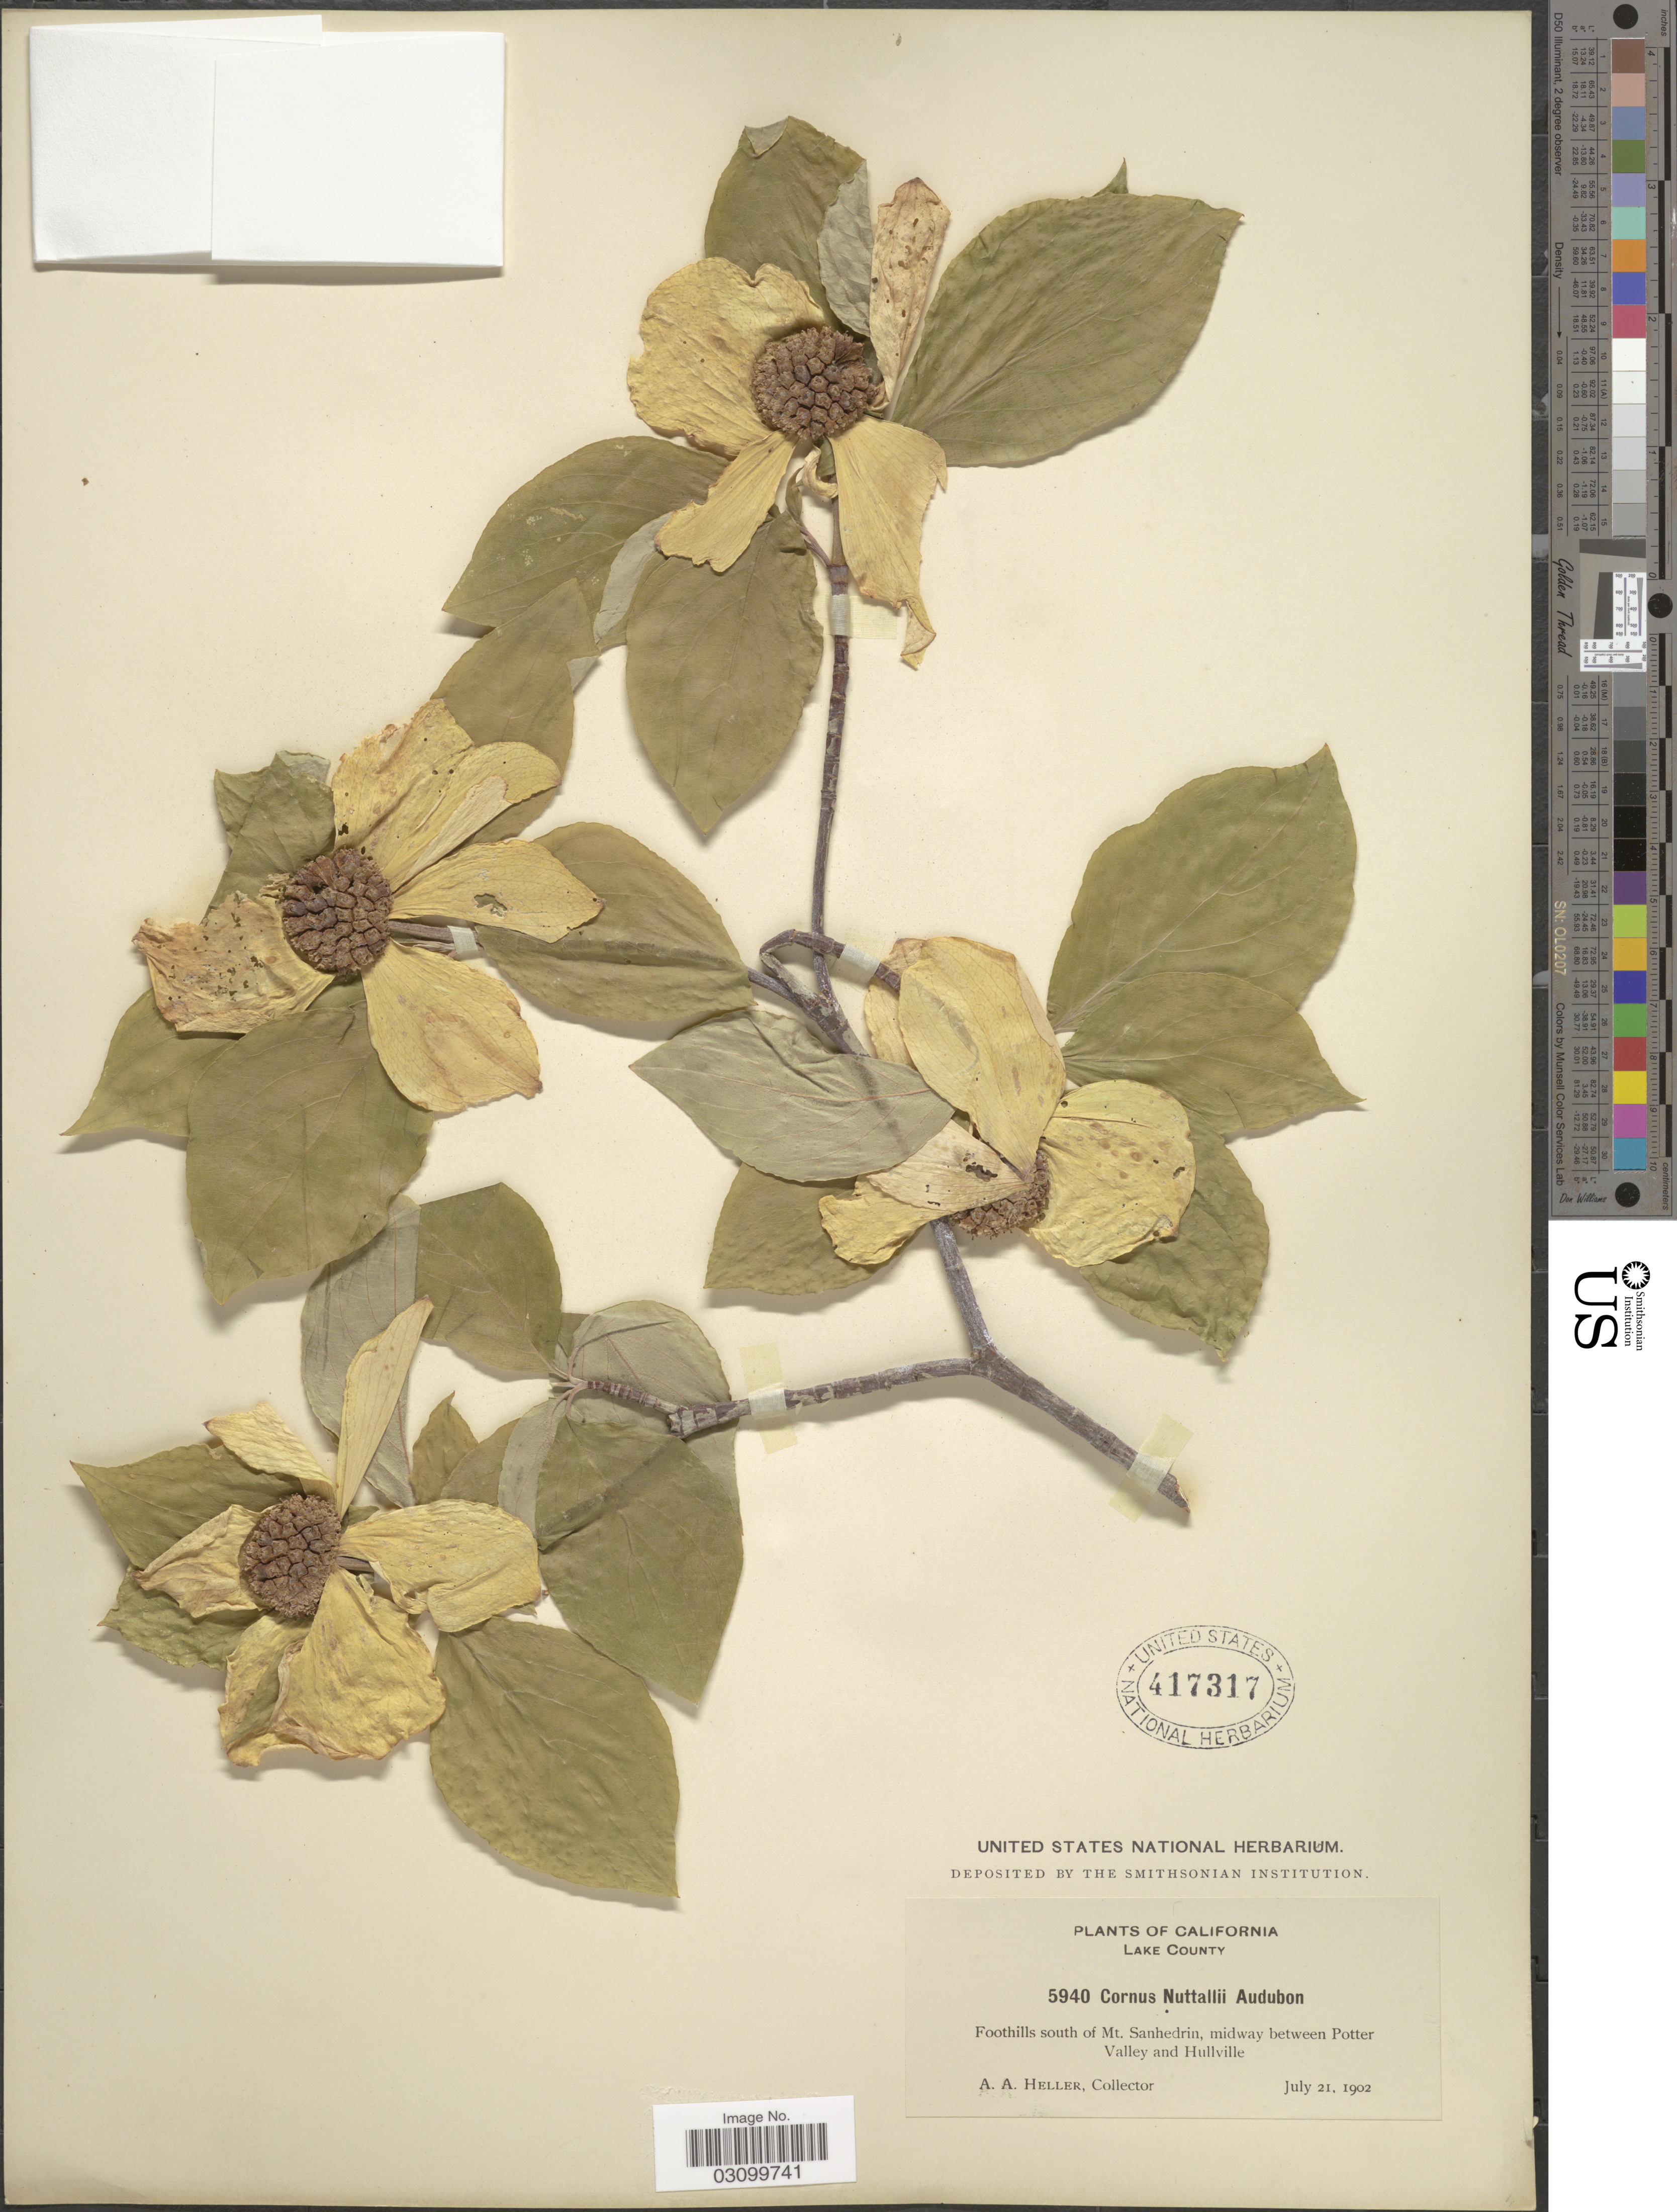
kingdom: Plantae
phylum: Tracheophyta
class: Magnoliopsida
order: Cornales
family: Cornaceae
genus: Cornus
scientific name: Cornus nuttallii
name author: Audubon ex Torr. & A. Gray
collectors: A. A. Heller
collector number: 5940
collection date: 1902-07-21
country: United States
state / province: California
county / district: Lake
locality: Lake County Foothills south of Mt. Sanhedrin, midway between Potter Valley and Hullville.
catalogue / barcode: US 417317